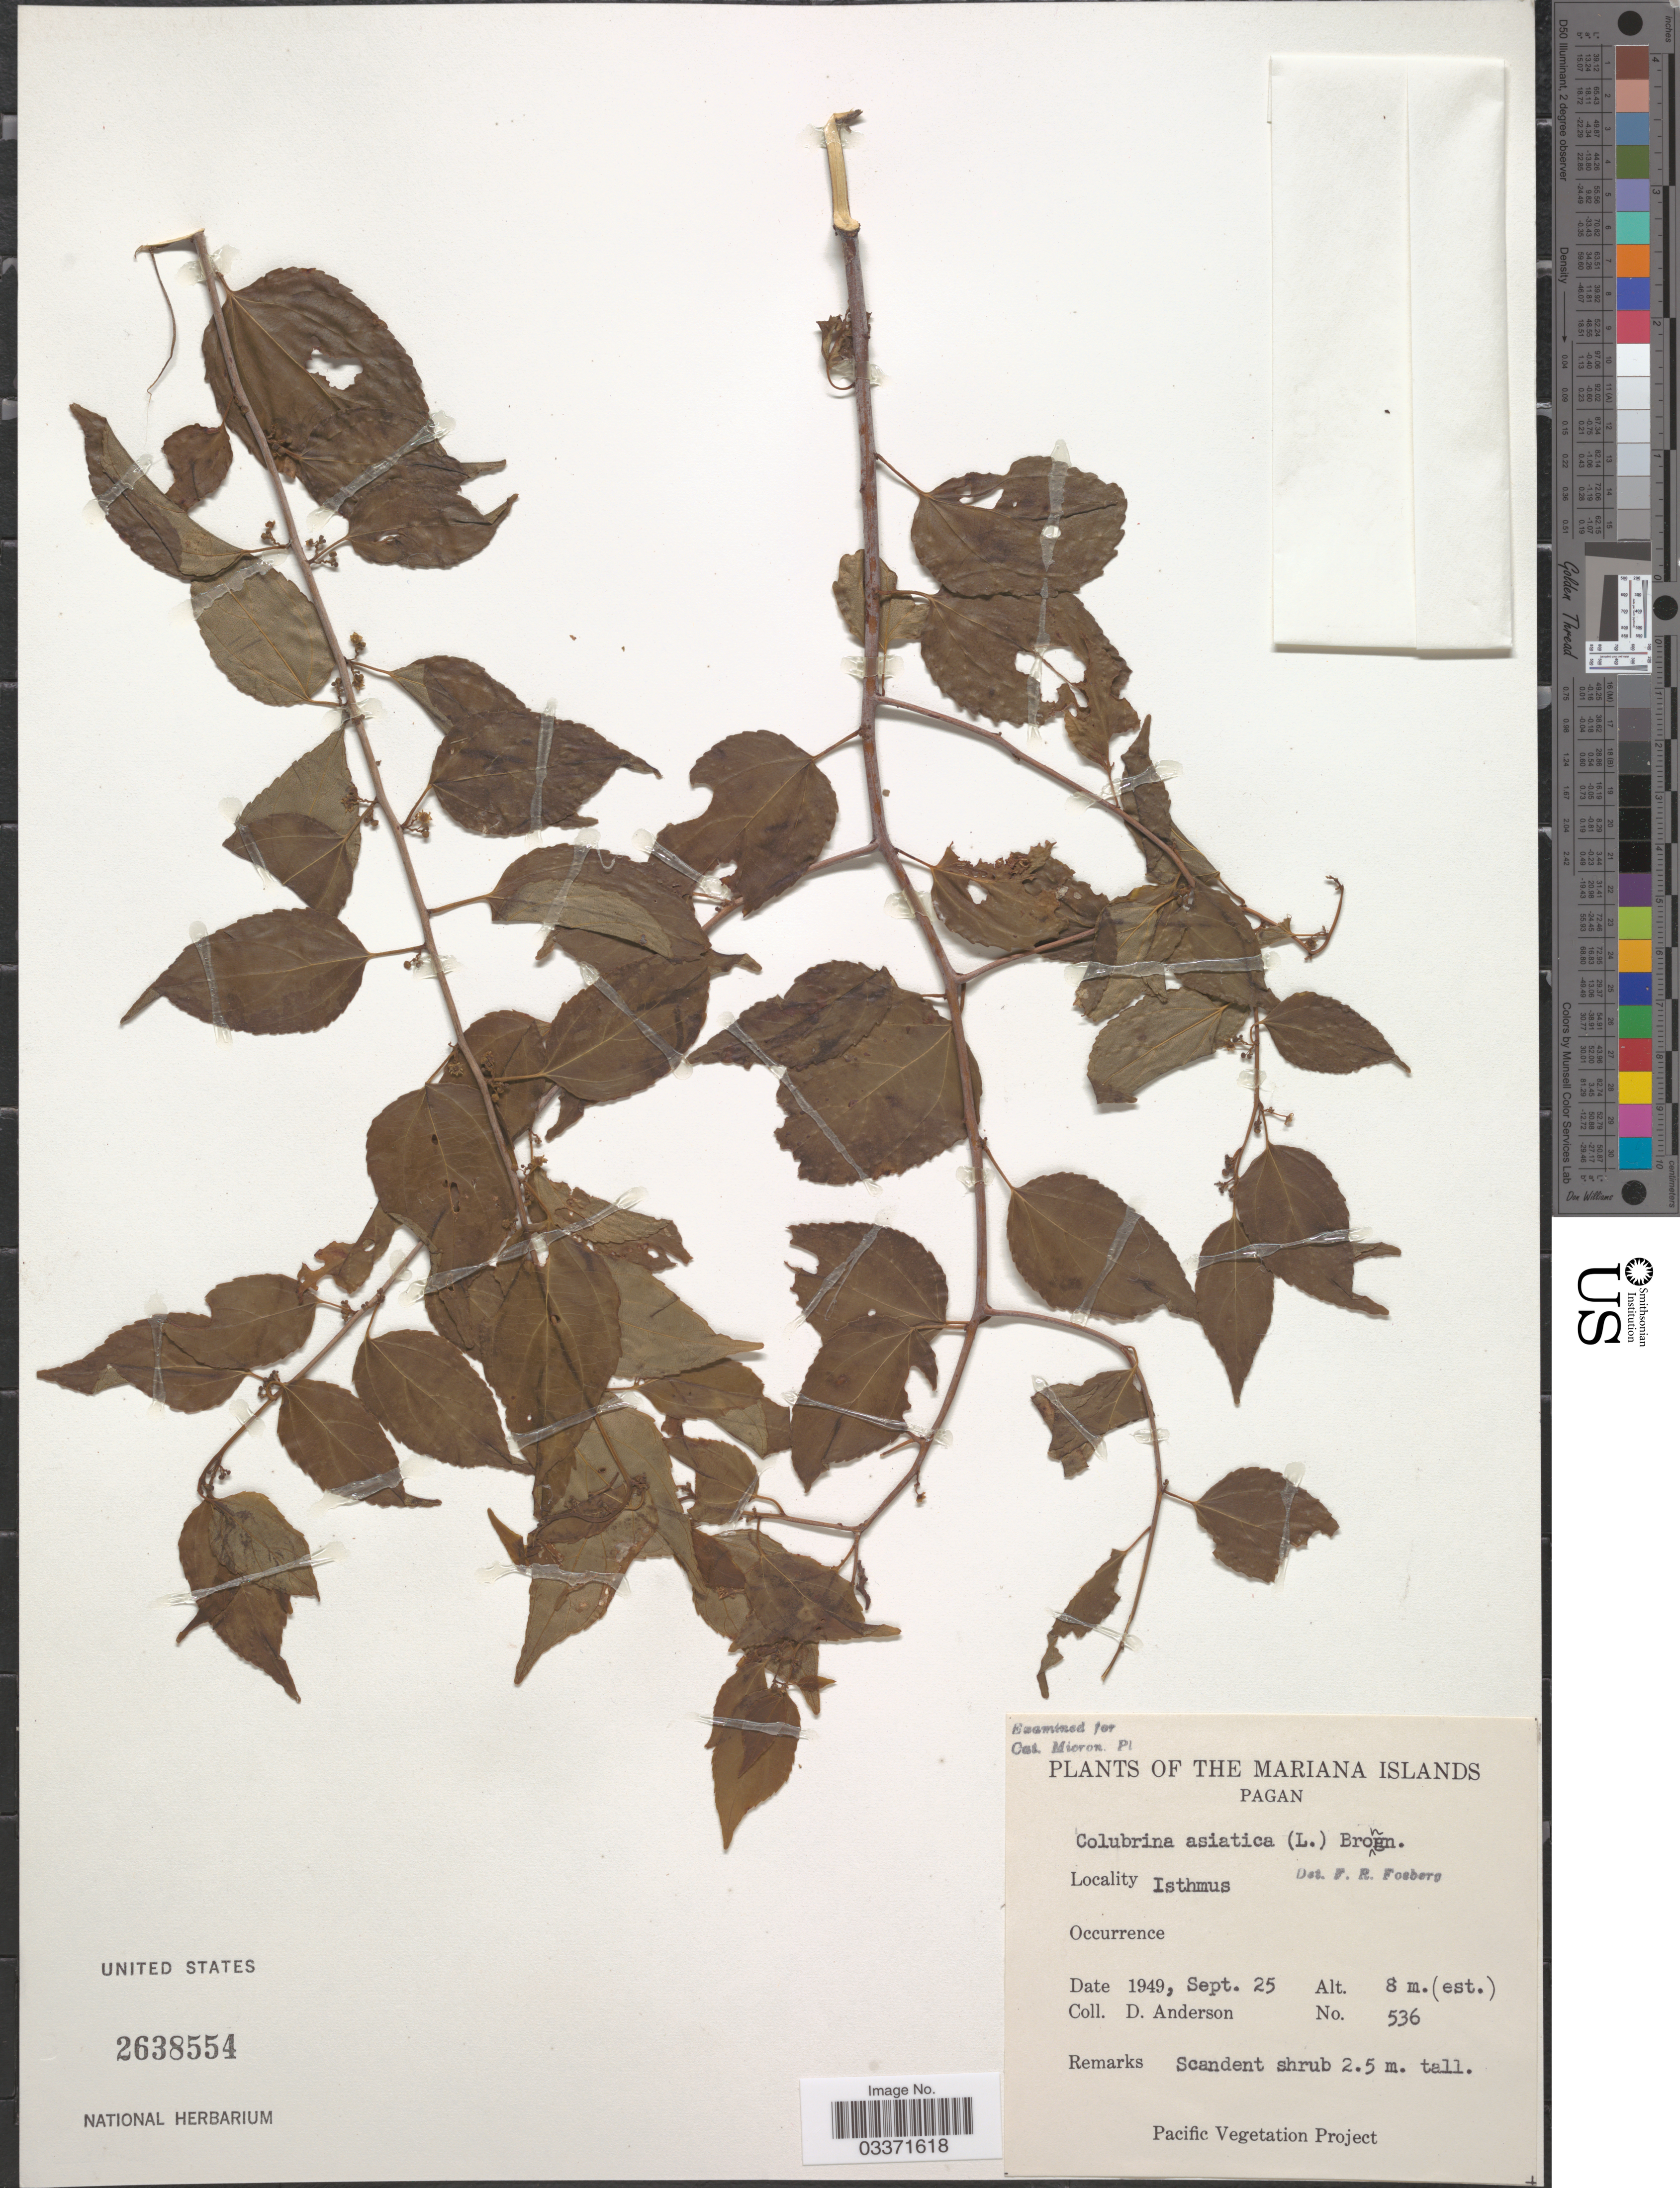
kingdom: Plantae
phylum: Tracheophyta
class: Magnoliopsida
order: Rosales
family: Rhamnaceae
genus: Colubrina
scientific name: Colubrina asiatica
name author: (L.) Brongn.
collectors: D. Anderson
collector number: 536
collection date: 1949-09-25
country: Northern Mariana Islands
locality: The Mariana Islands, Pagan, Isthmus.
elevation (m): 8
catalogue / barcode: US 2638554